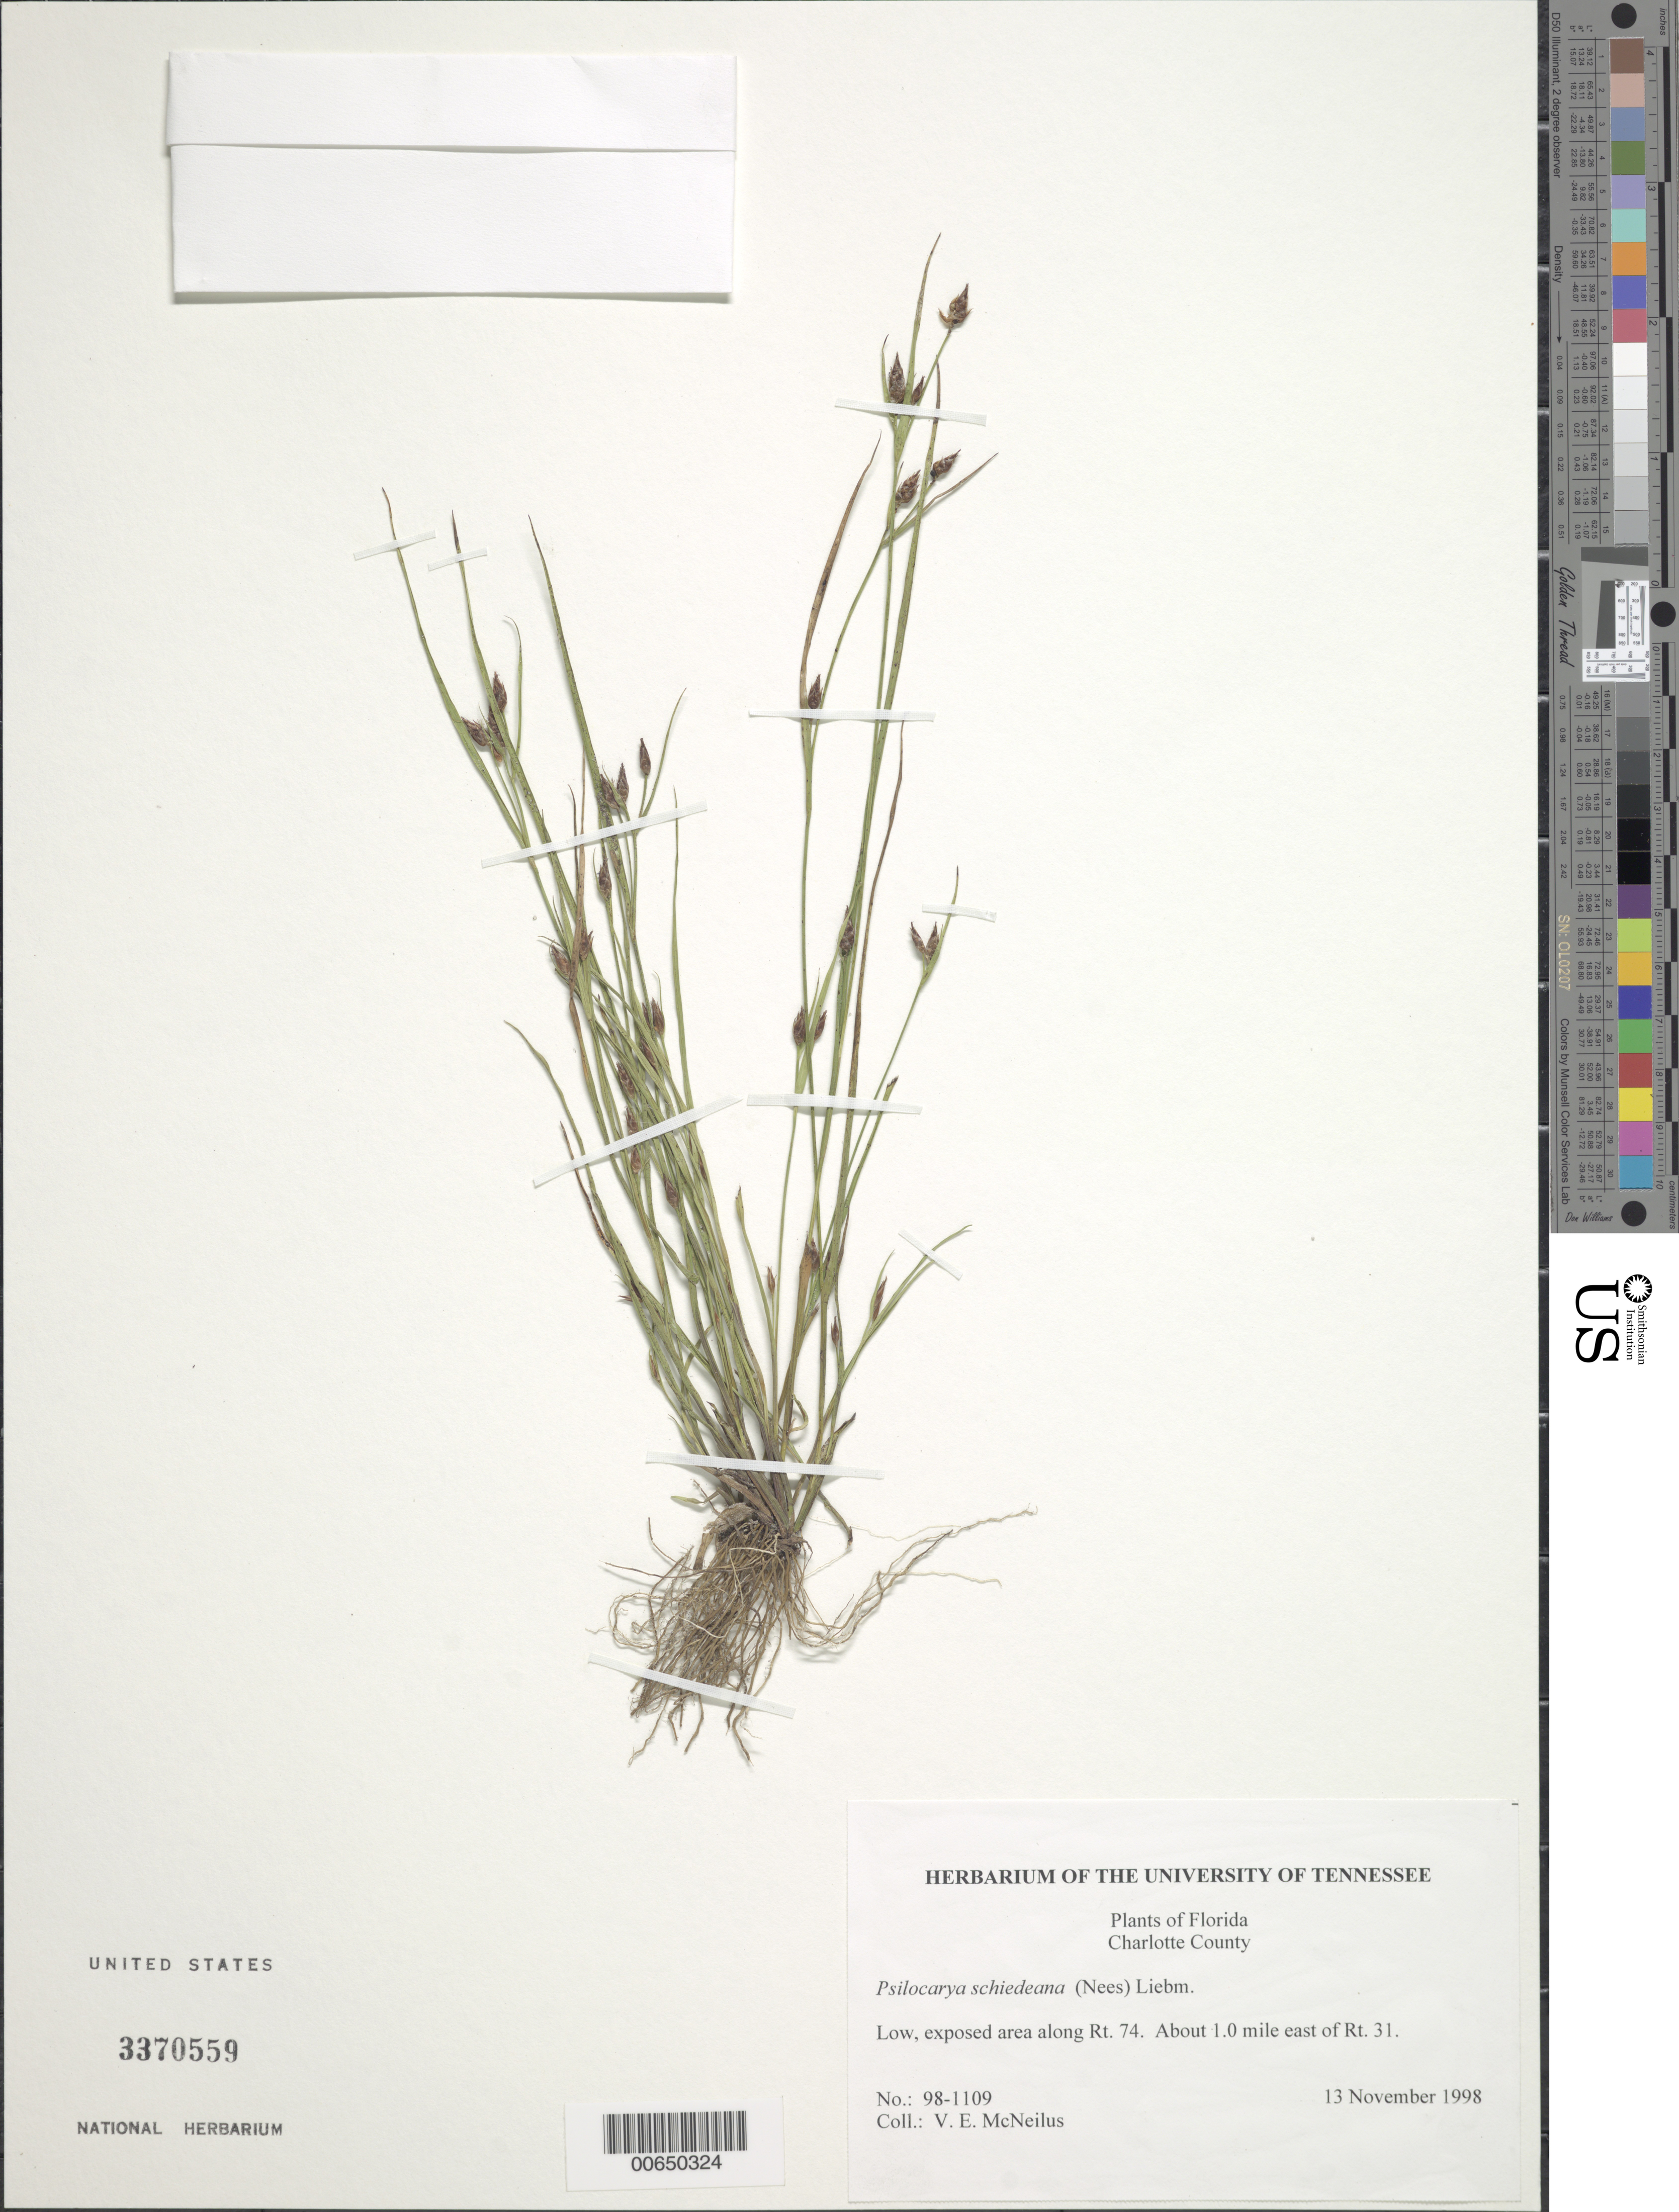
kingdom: Plantae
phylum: Tracheophyta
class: Liliopsida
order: Poales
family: Cyperaceae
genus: Rhynchospora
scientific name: Rhynchospora eximia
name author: (Nees) Boeckeler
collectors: V. McNeilus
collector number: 98-1109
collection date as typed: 13 Nov 1998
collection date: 1998-11-13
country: United States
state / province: Florida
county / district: Charlotte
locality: Along Rt. 31.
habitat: Low exposed area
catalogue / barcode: US 3370559